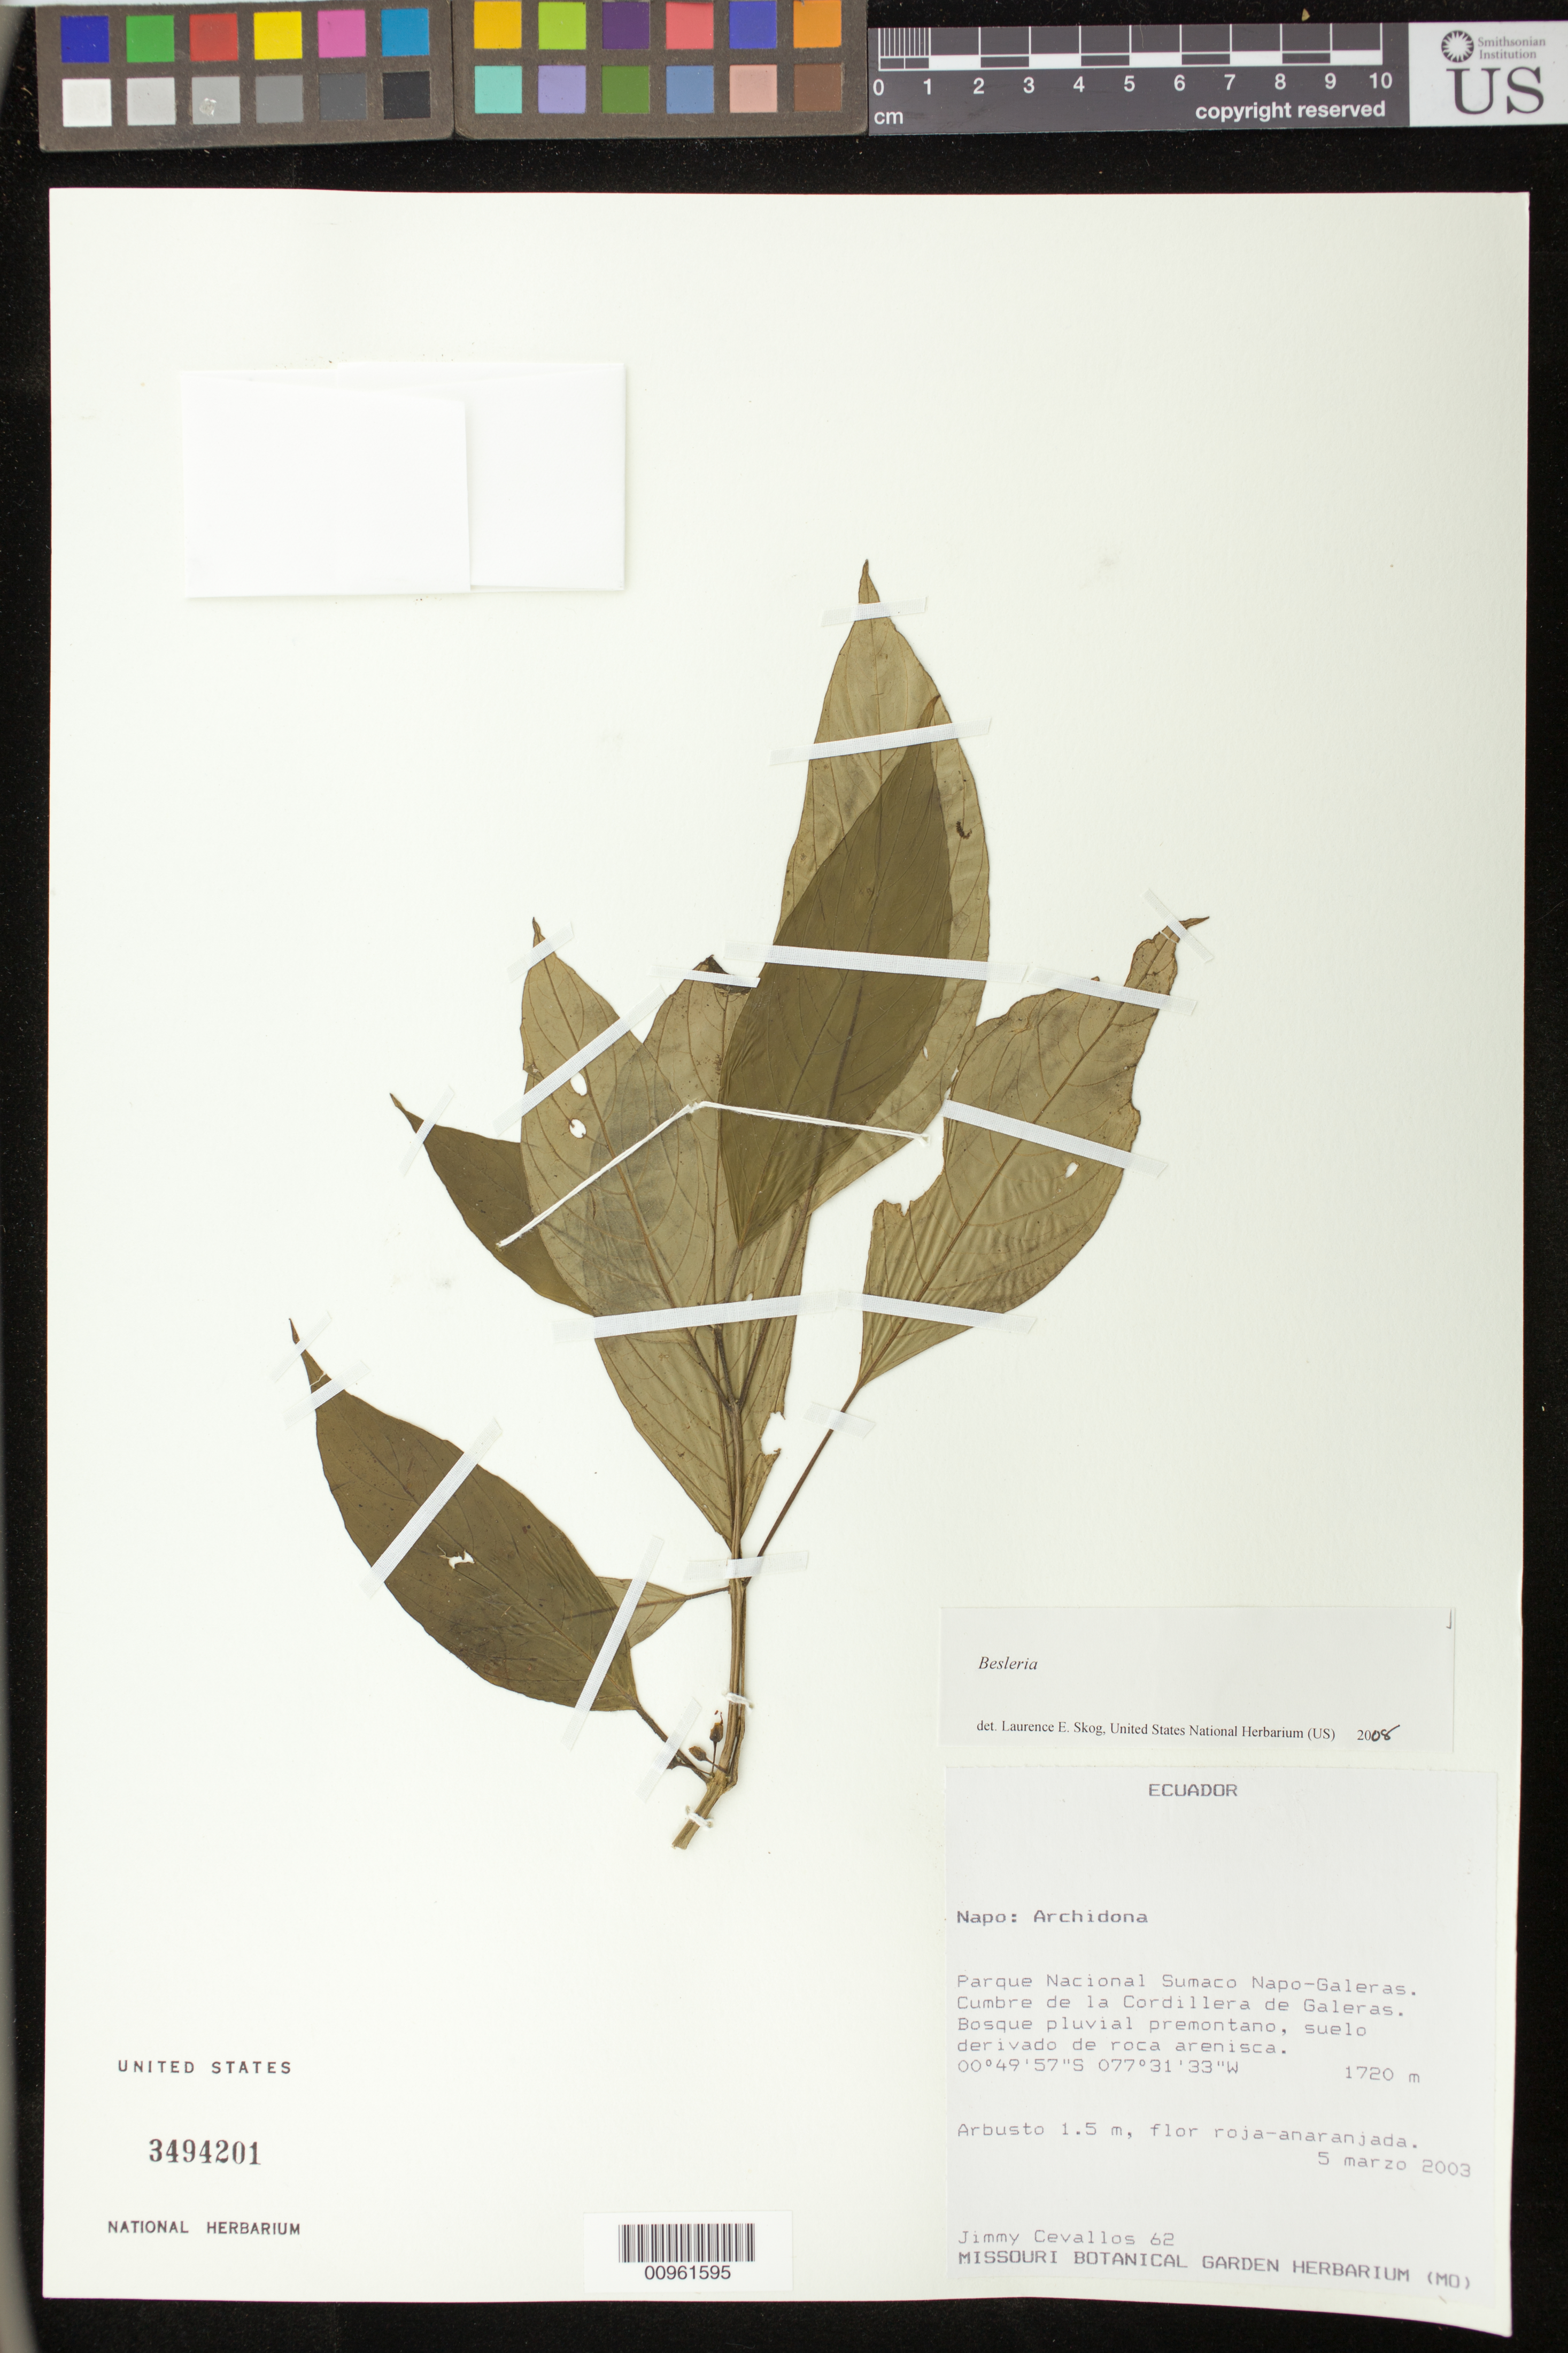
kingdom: Plantae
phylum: Tracheophyta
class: Magnoliopsida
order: Lamiales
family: Gesneriaceae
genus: Besleria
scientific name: Besleria sp.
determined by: Skog, Laurence E.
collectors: J. Cevallos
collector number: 62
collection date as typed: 05 Mar 2003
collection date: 2003-03-05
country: Ecuador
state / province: Napo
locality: Napo: Archidona. Parque Nacional Sumaco Napo-Galeras. Cumbre de la Cordillera de Galeras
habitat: Bosque pluvial premontano, suelo derivado de roca arenisca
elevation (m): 1720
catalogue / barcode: US 3494201